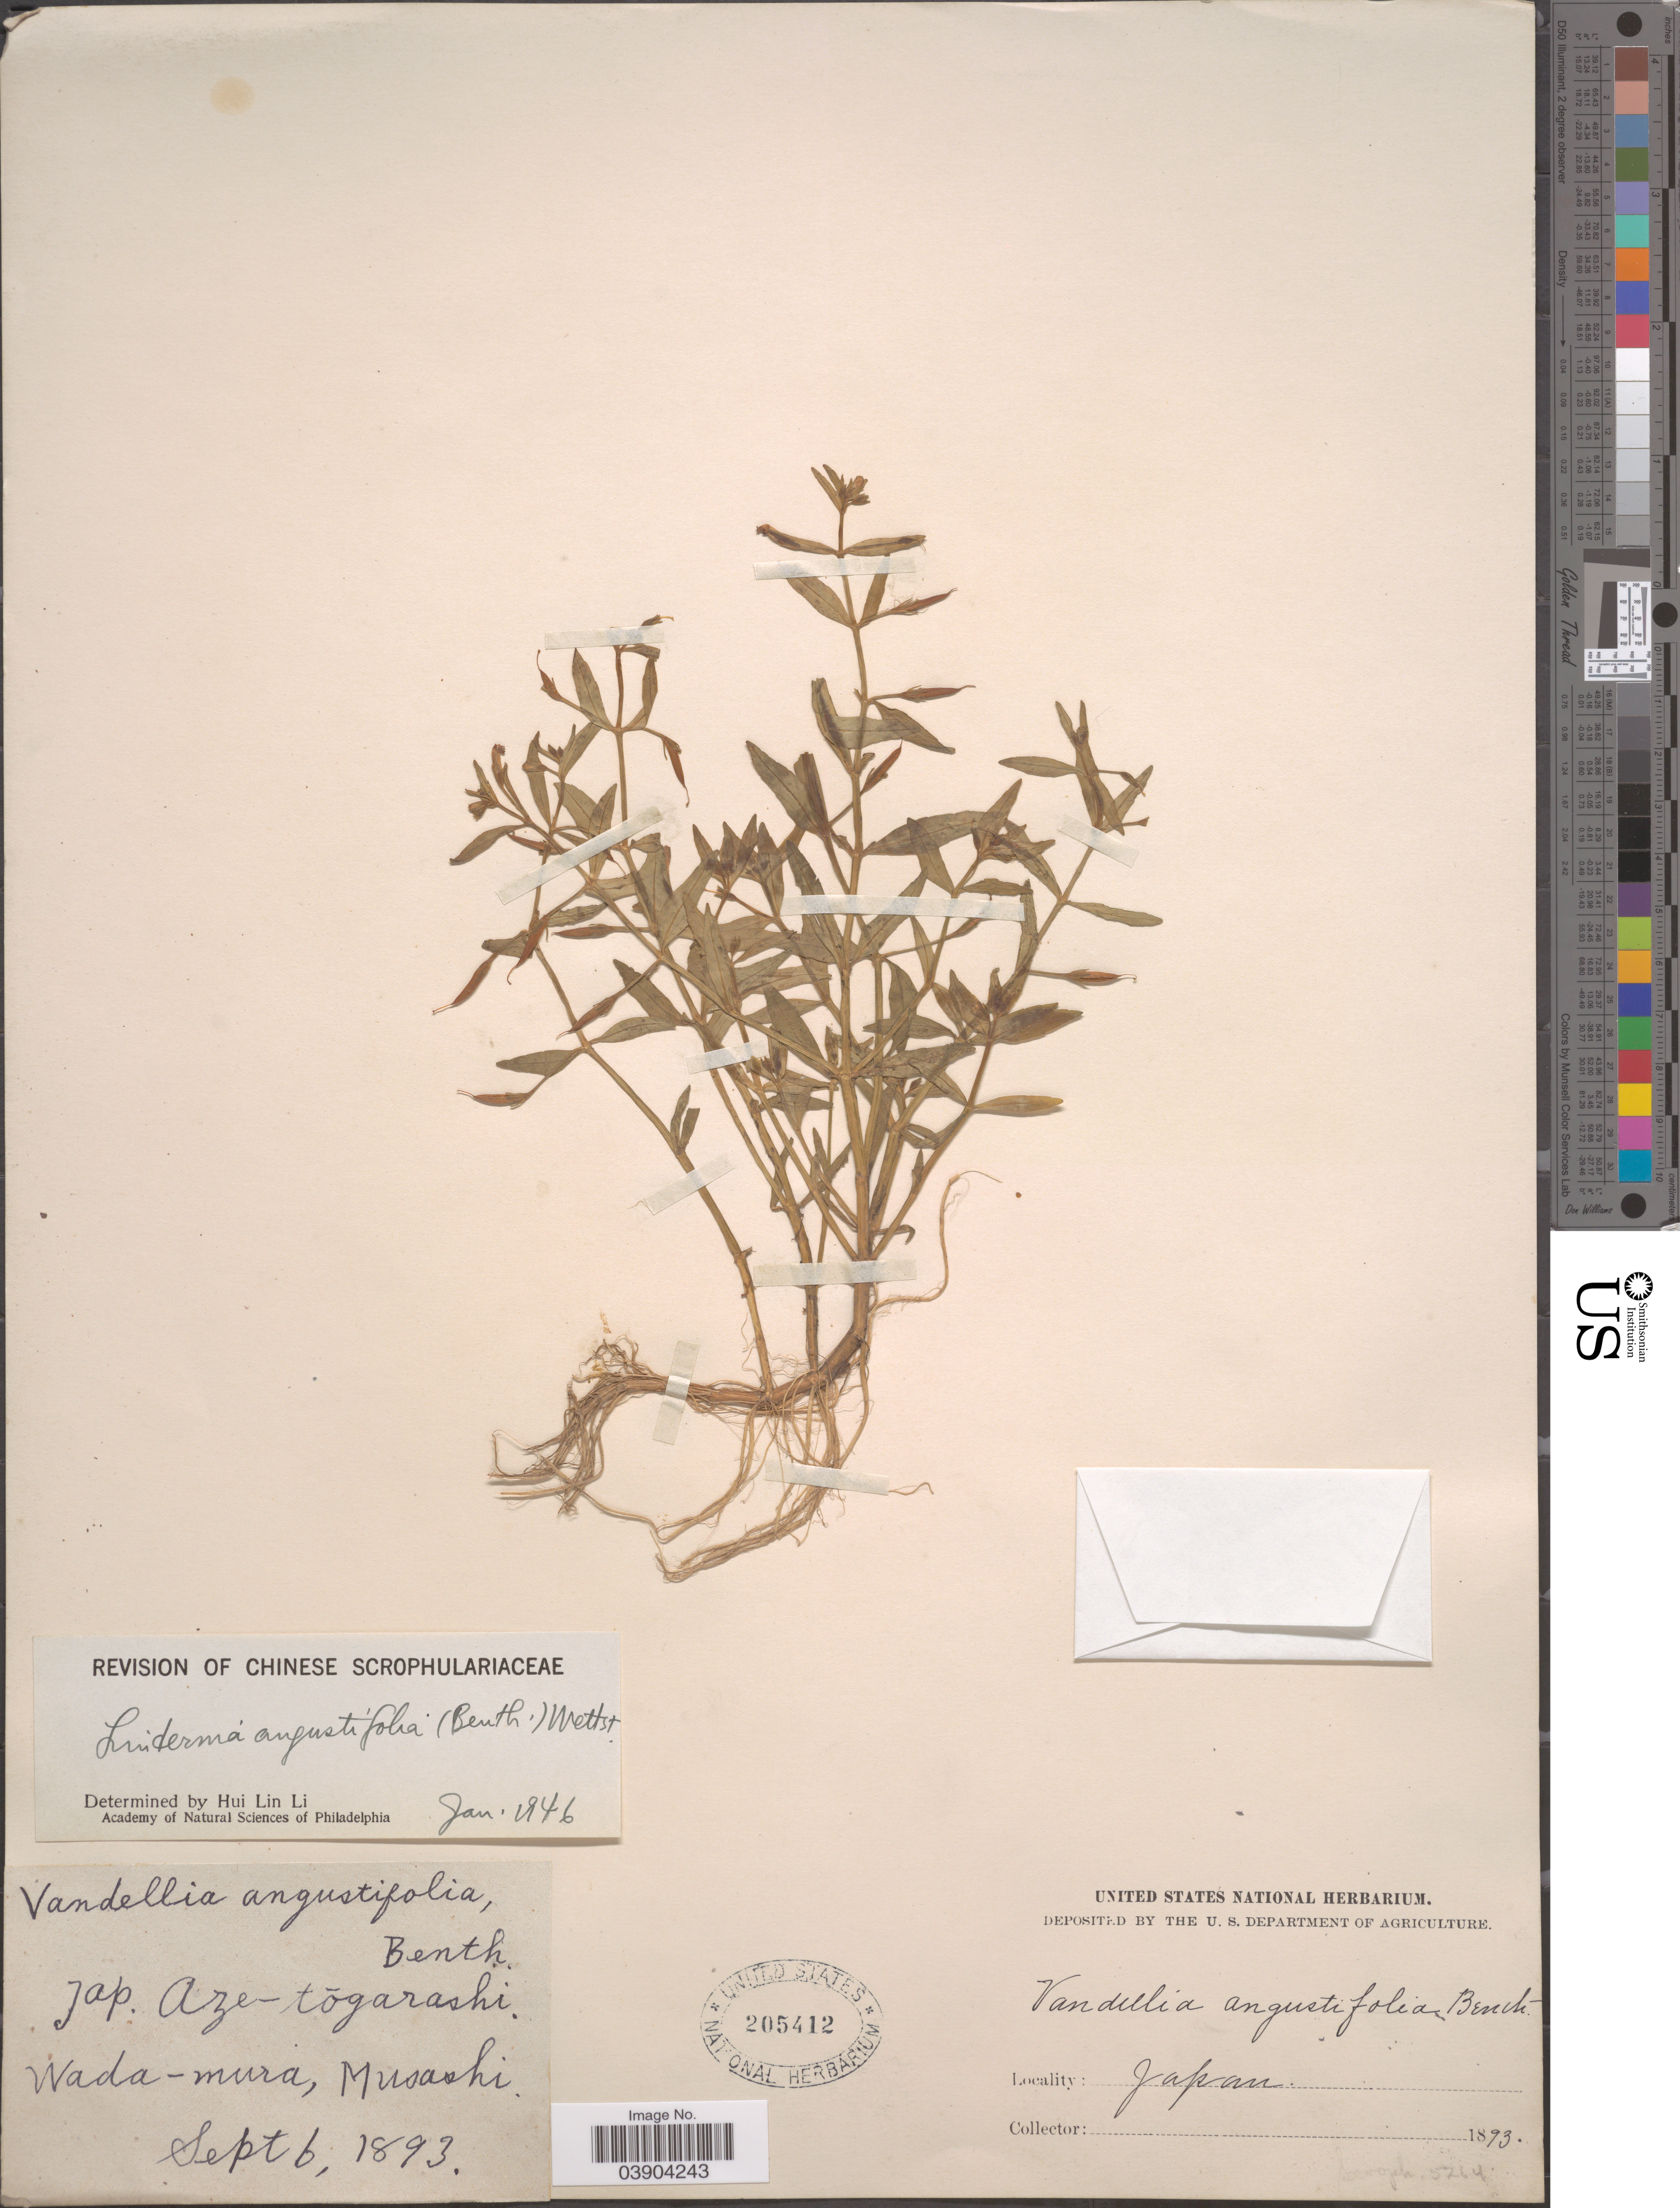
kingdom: Plantae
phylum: Tracheophyta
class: Magnoliopsida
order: Lamiales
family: Linderniaceae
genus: Lindernia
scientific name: Lindernia anagallis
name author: (Burm. f.) Pennell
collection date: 1893-09-06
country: Japan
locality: Wada-mura, Musashi.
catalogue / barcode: US 205412